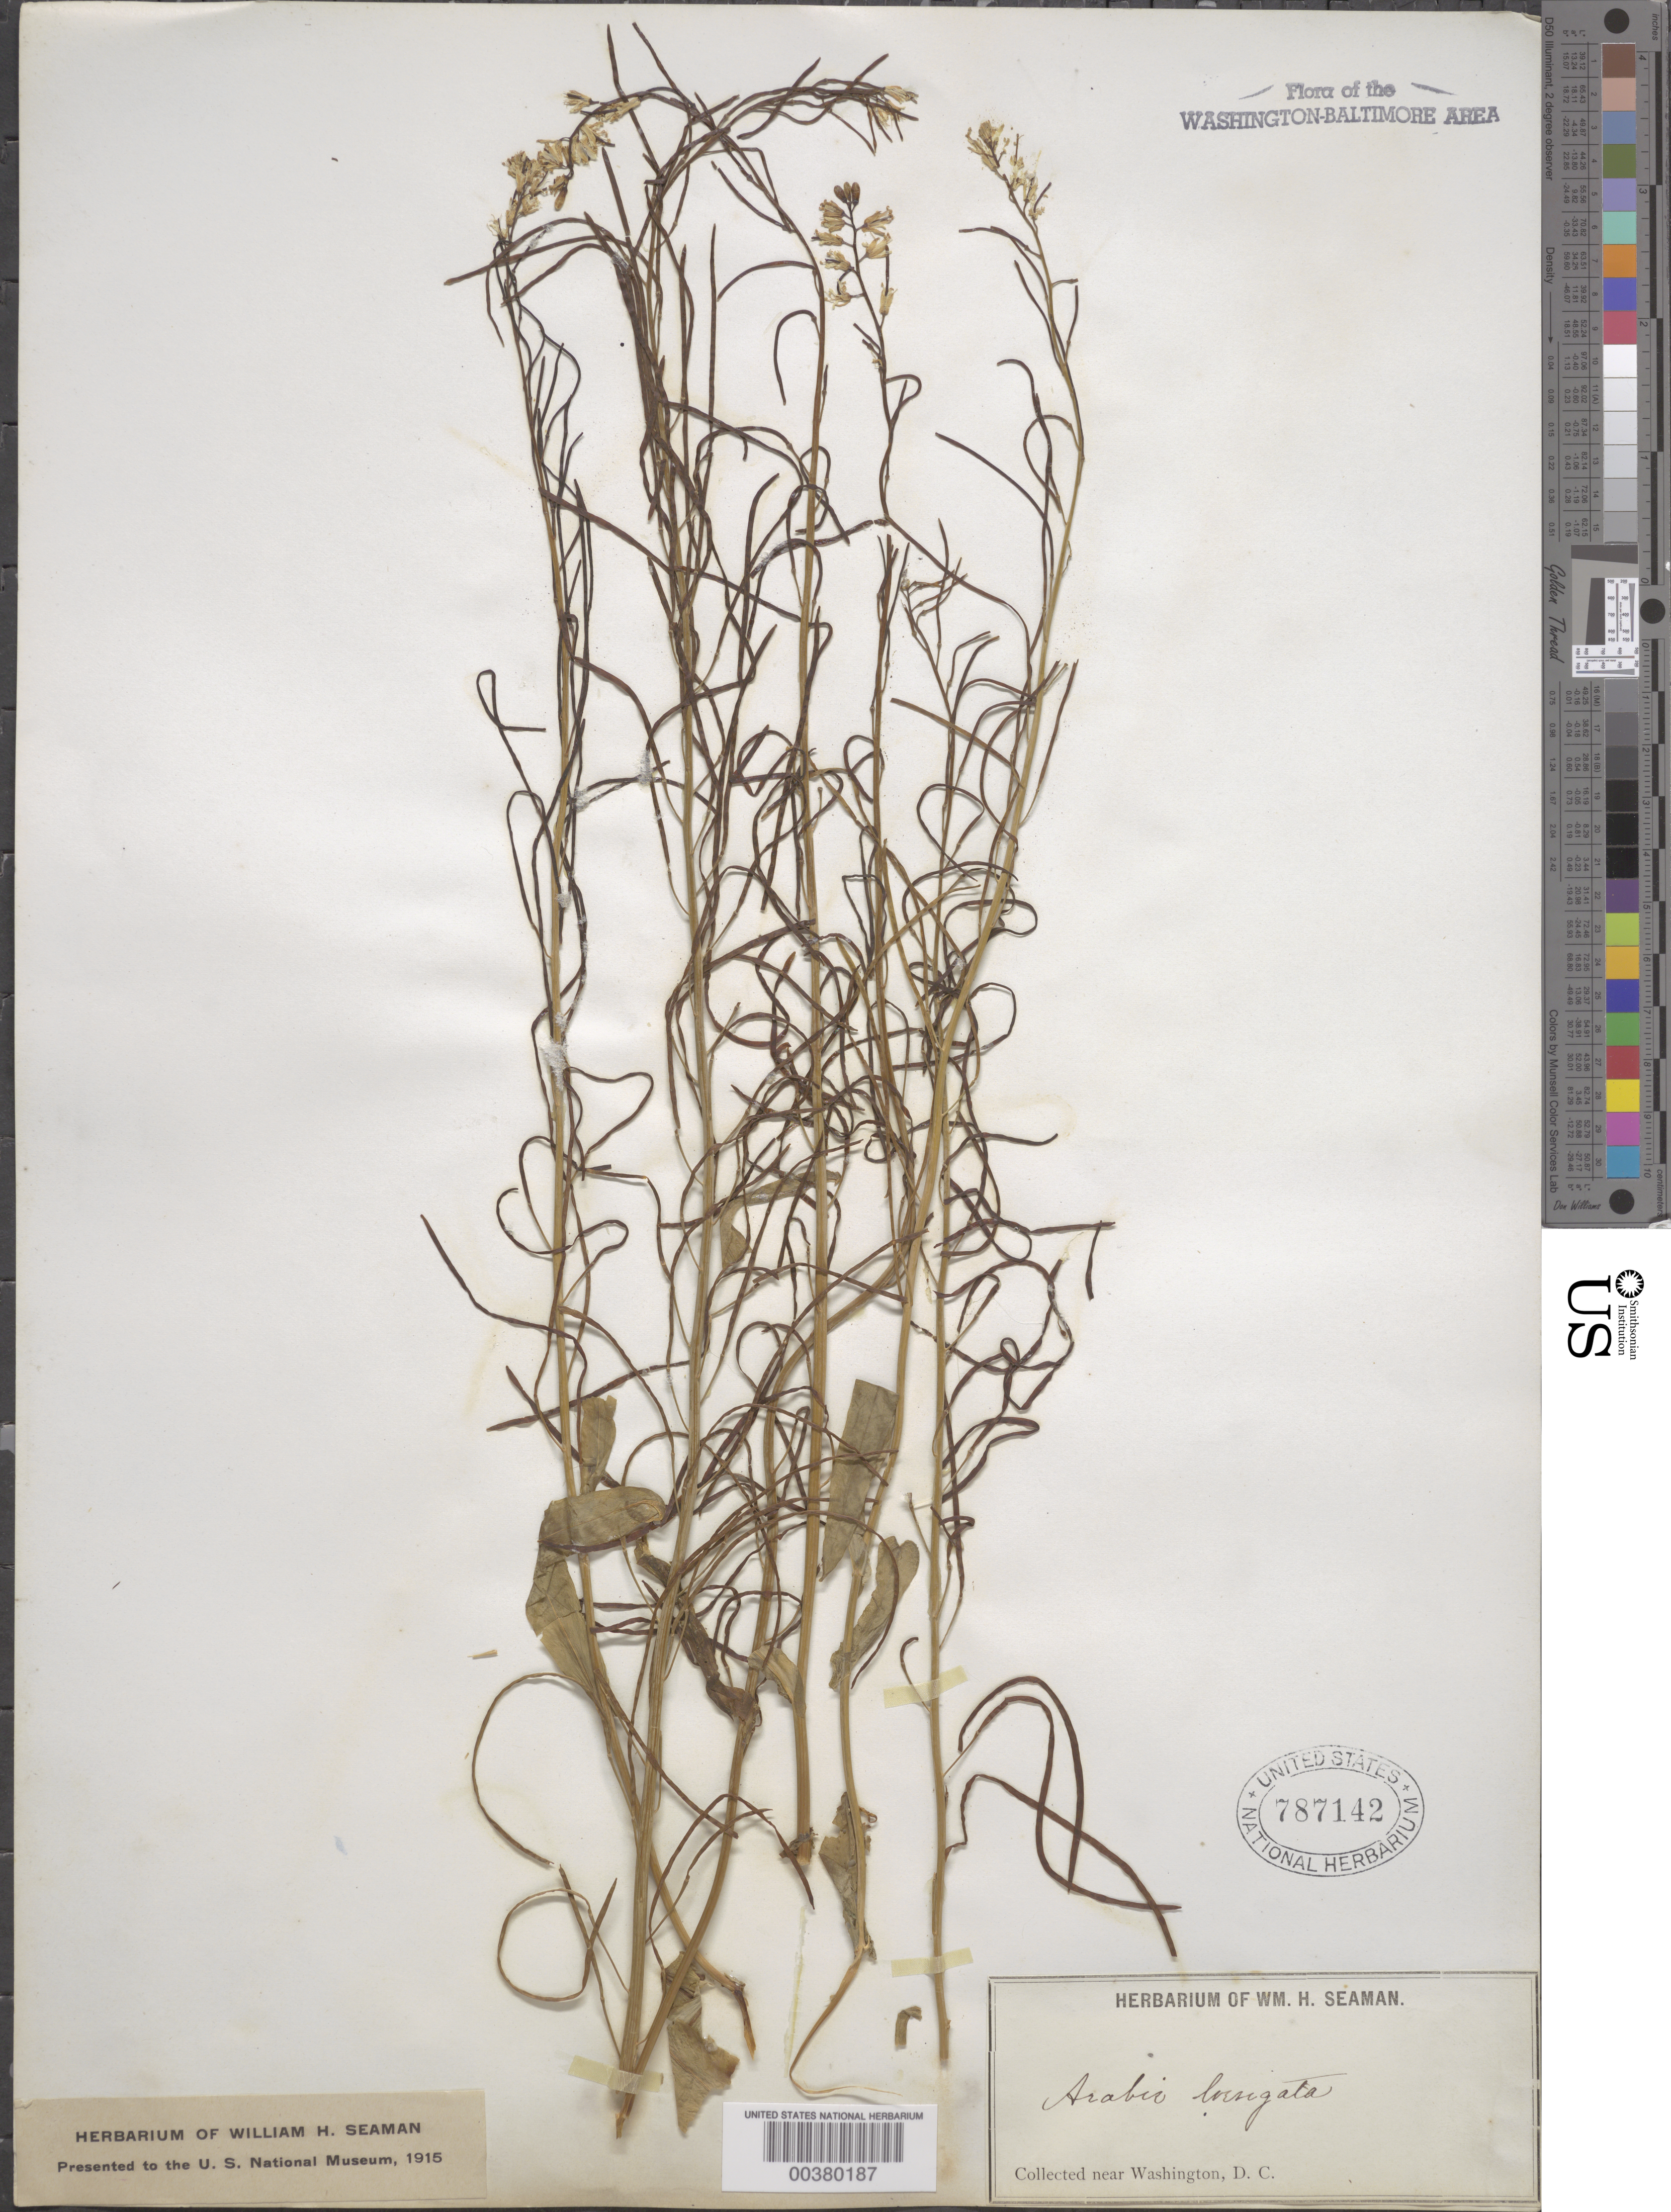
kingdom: Plantae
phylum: Tracheophyta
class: Magnoliopsida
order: Brassicales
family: Brassicaceae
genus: Boechera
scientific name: Boechera laevigata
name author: (Muhl. ex Willd.) Al-Shehbaz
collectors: W. Seaman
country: United States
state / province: District of Columbia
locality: Washington DC Area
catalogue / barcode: US 787142